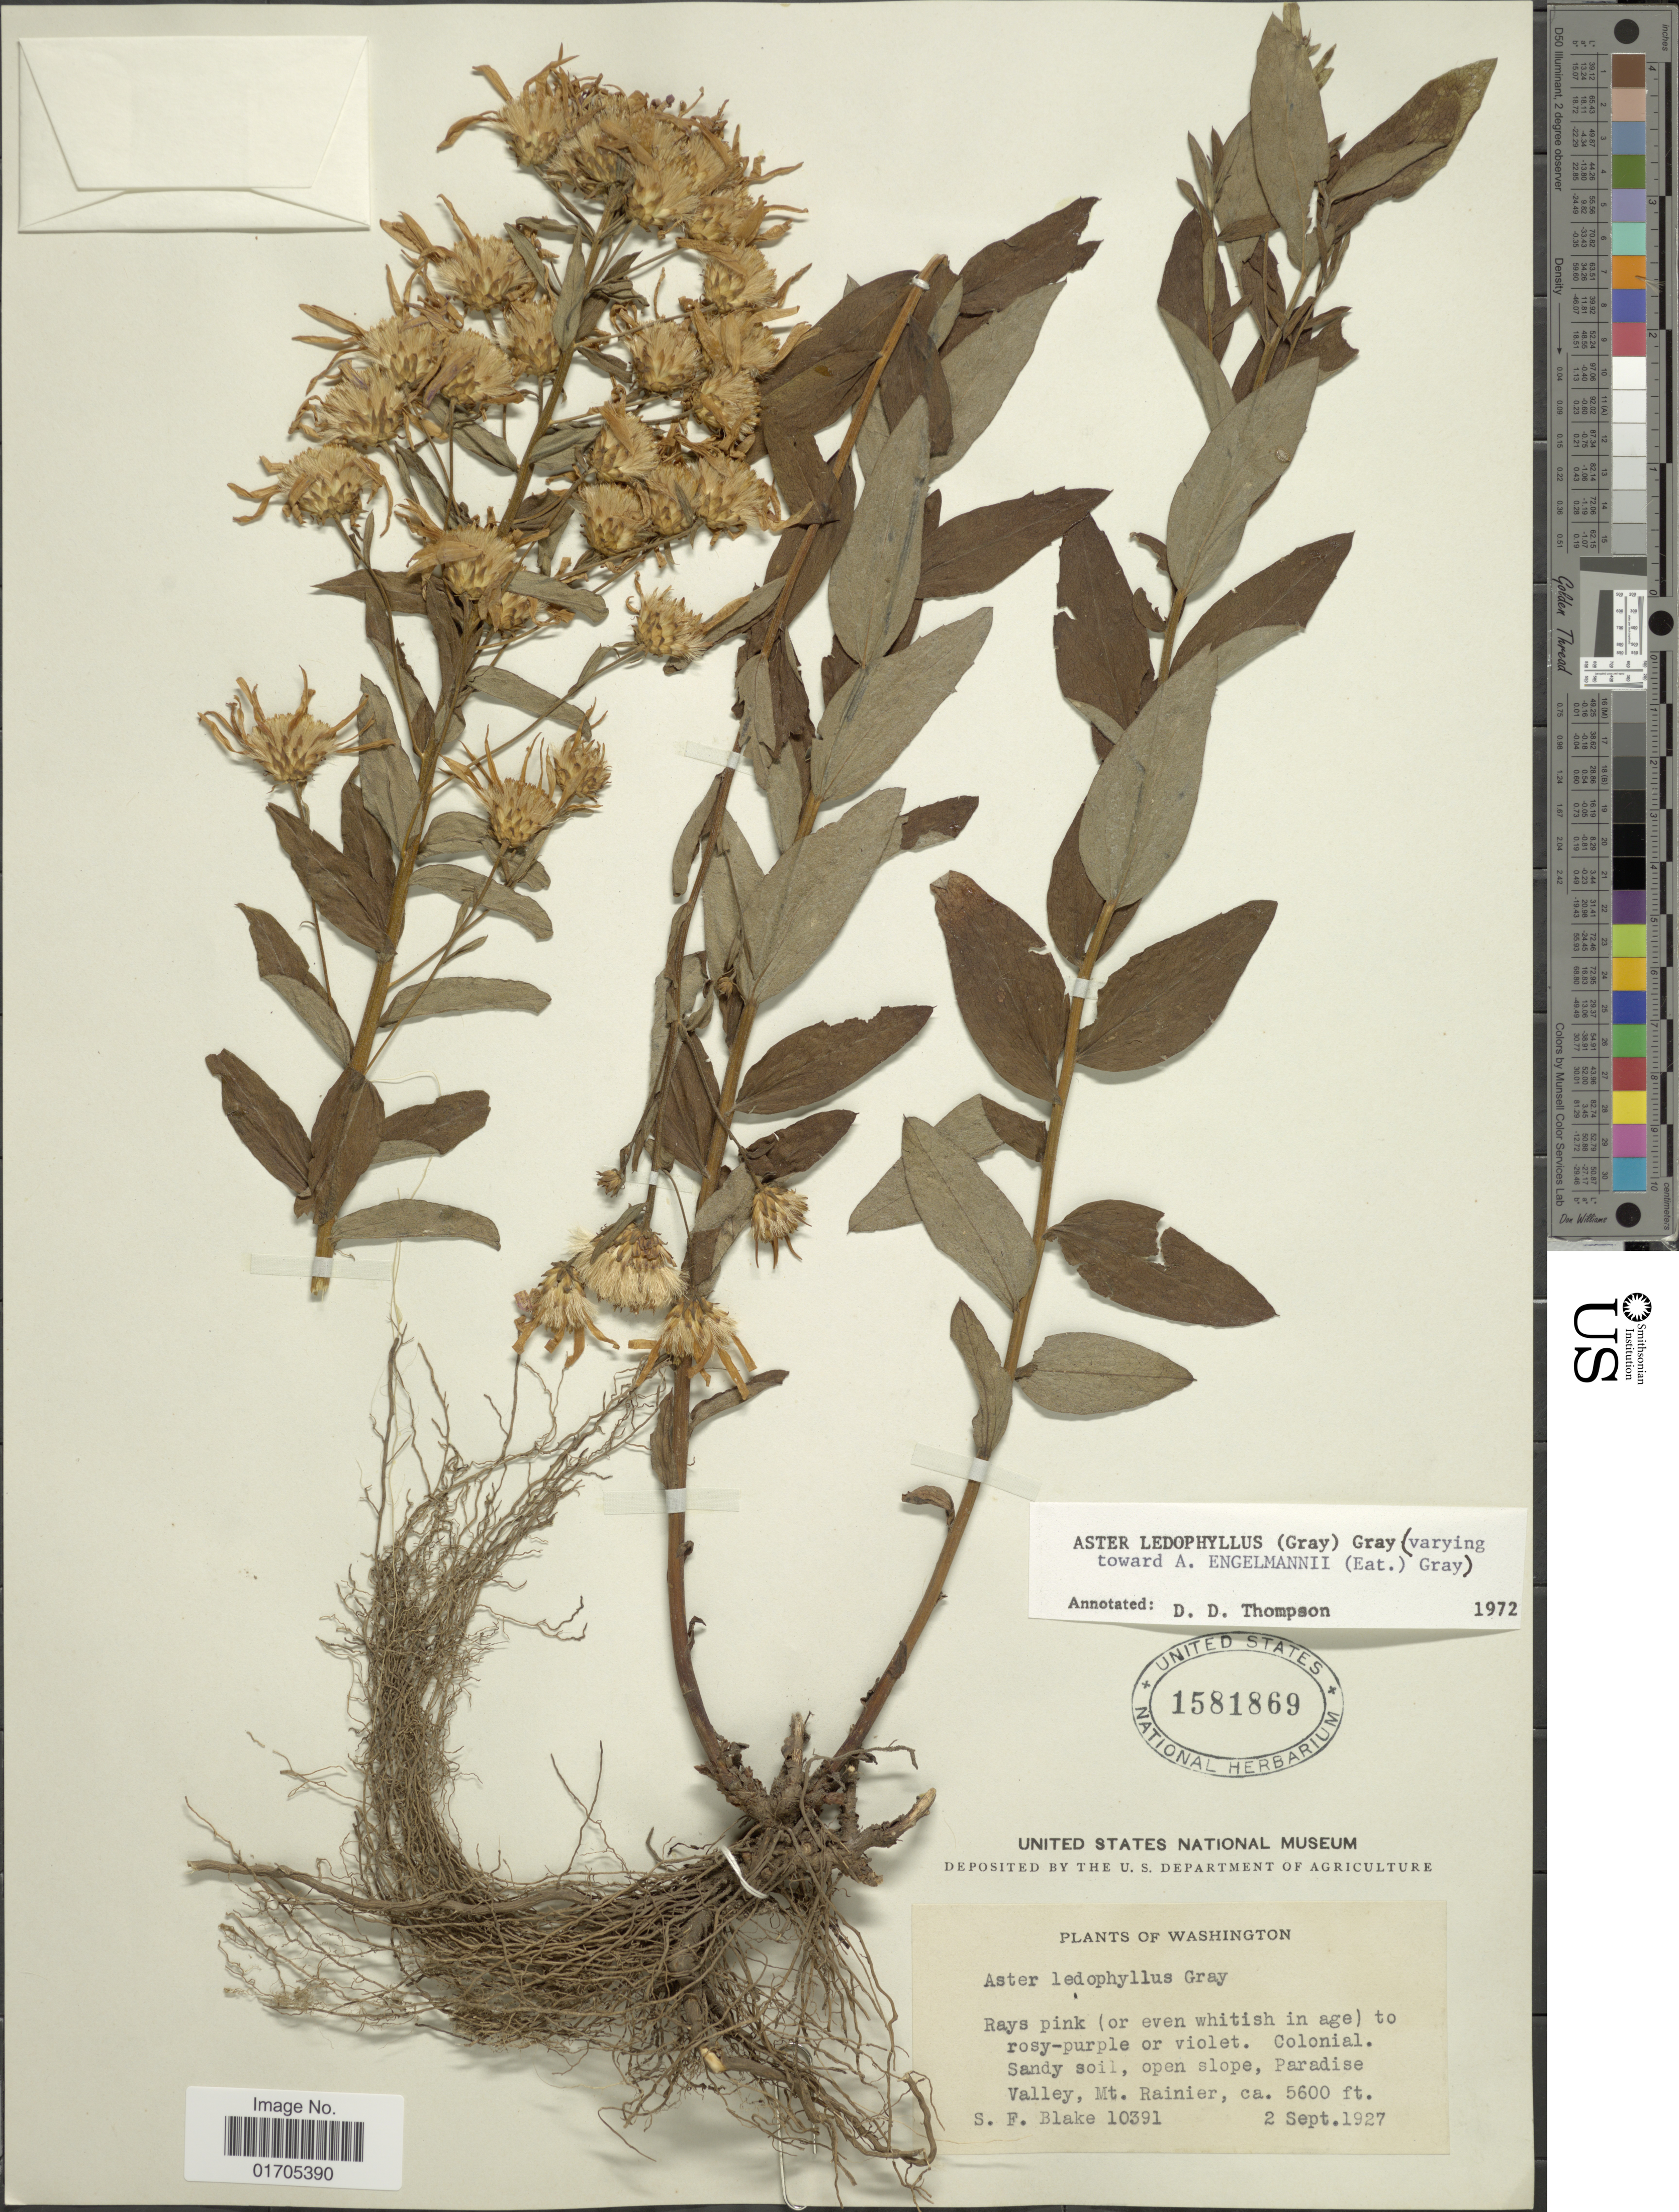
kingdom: Plantae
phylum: Tracheophyta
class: Magnoliopsida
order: Asterales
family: Asteraceae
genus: Eucephalus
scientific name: Eucephalus ledophyllus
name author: (A. Gray) Greene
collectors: S. Blake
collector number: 10391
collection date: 1927-09-02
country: United States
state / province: Washington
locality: Washington. Sandy soil, open slope, Paradise Valley, Mt. Rainier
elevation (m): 1707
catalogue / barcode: US 1581869